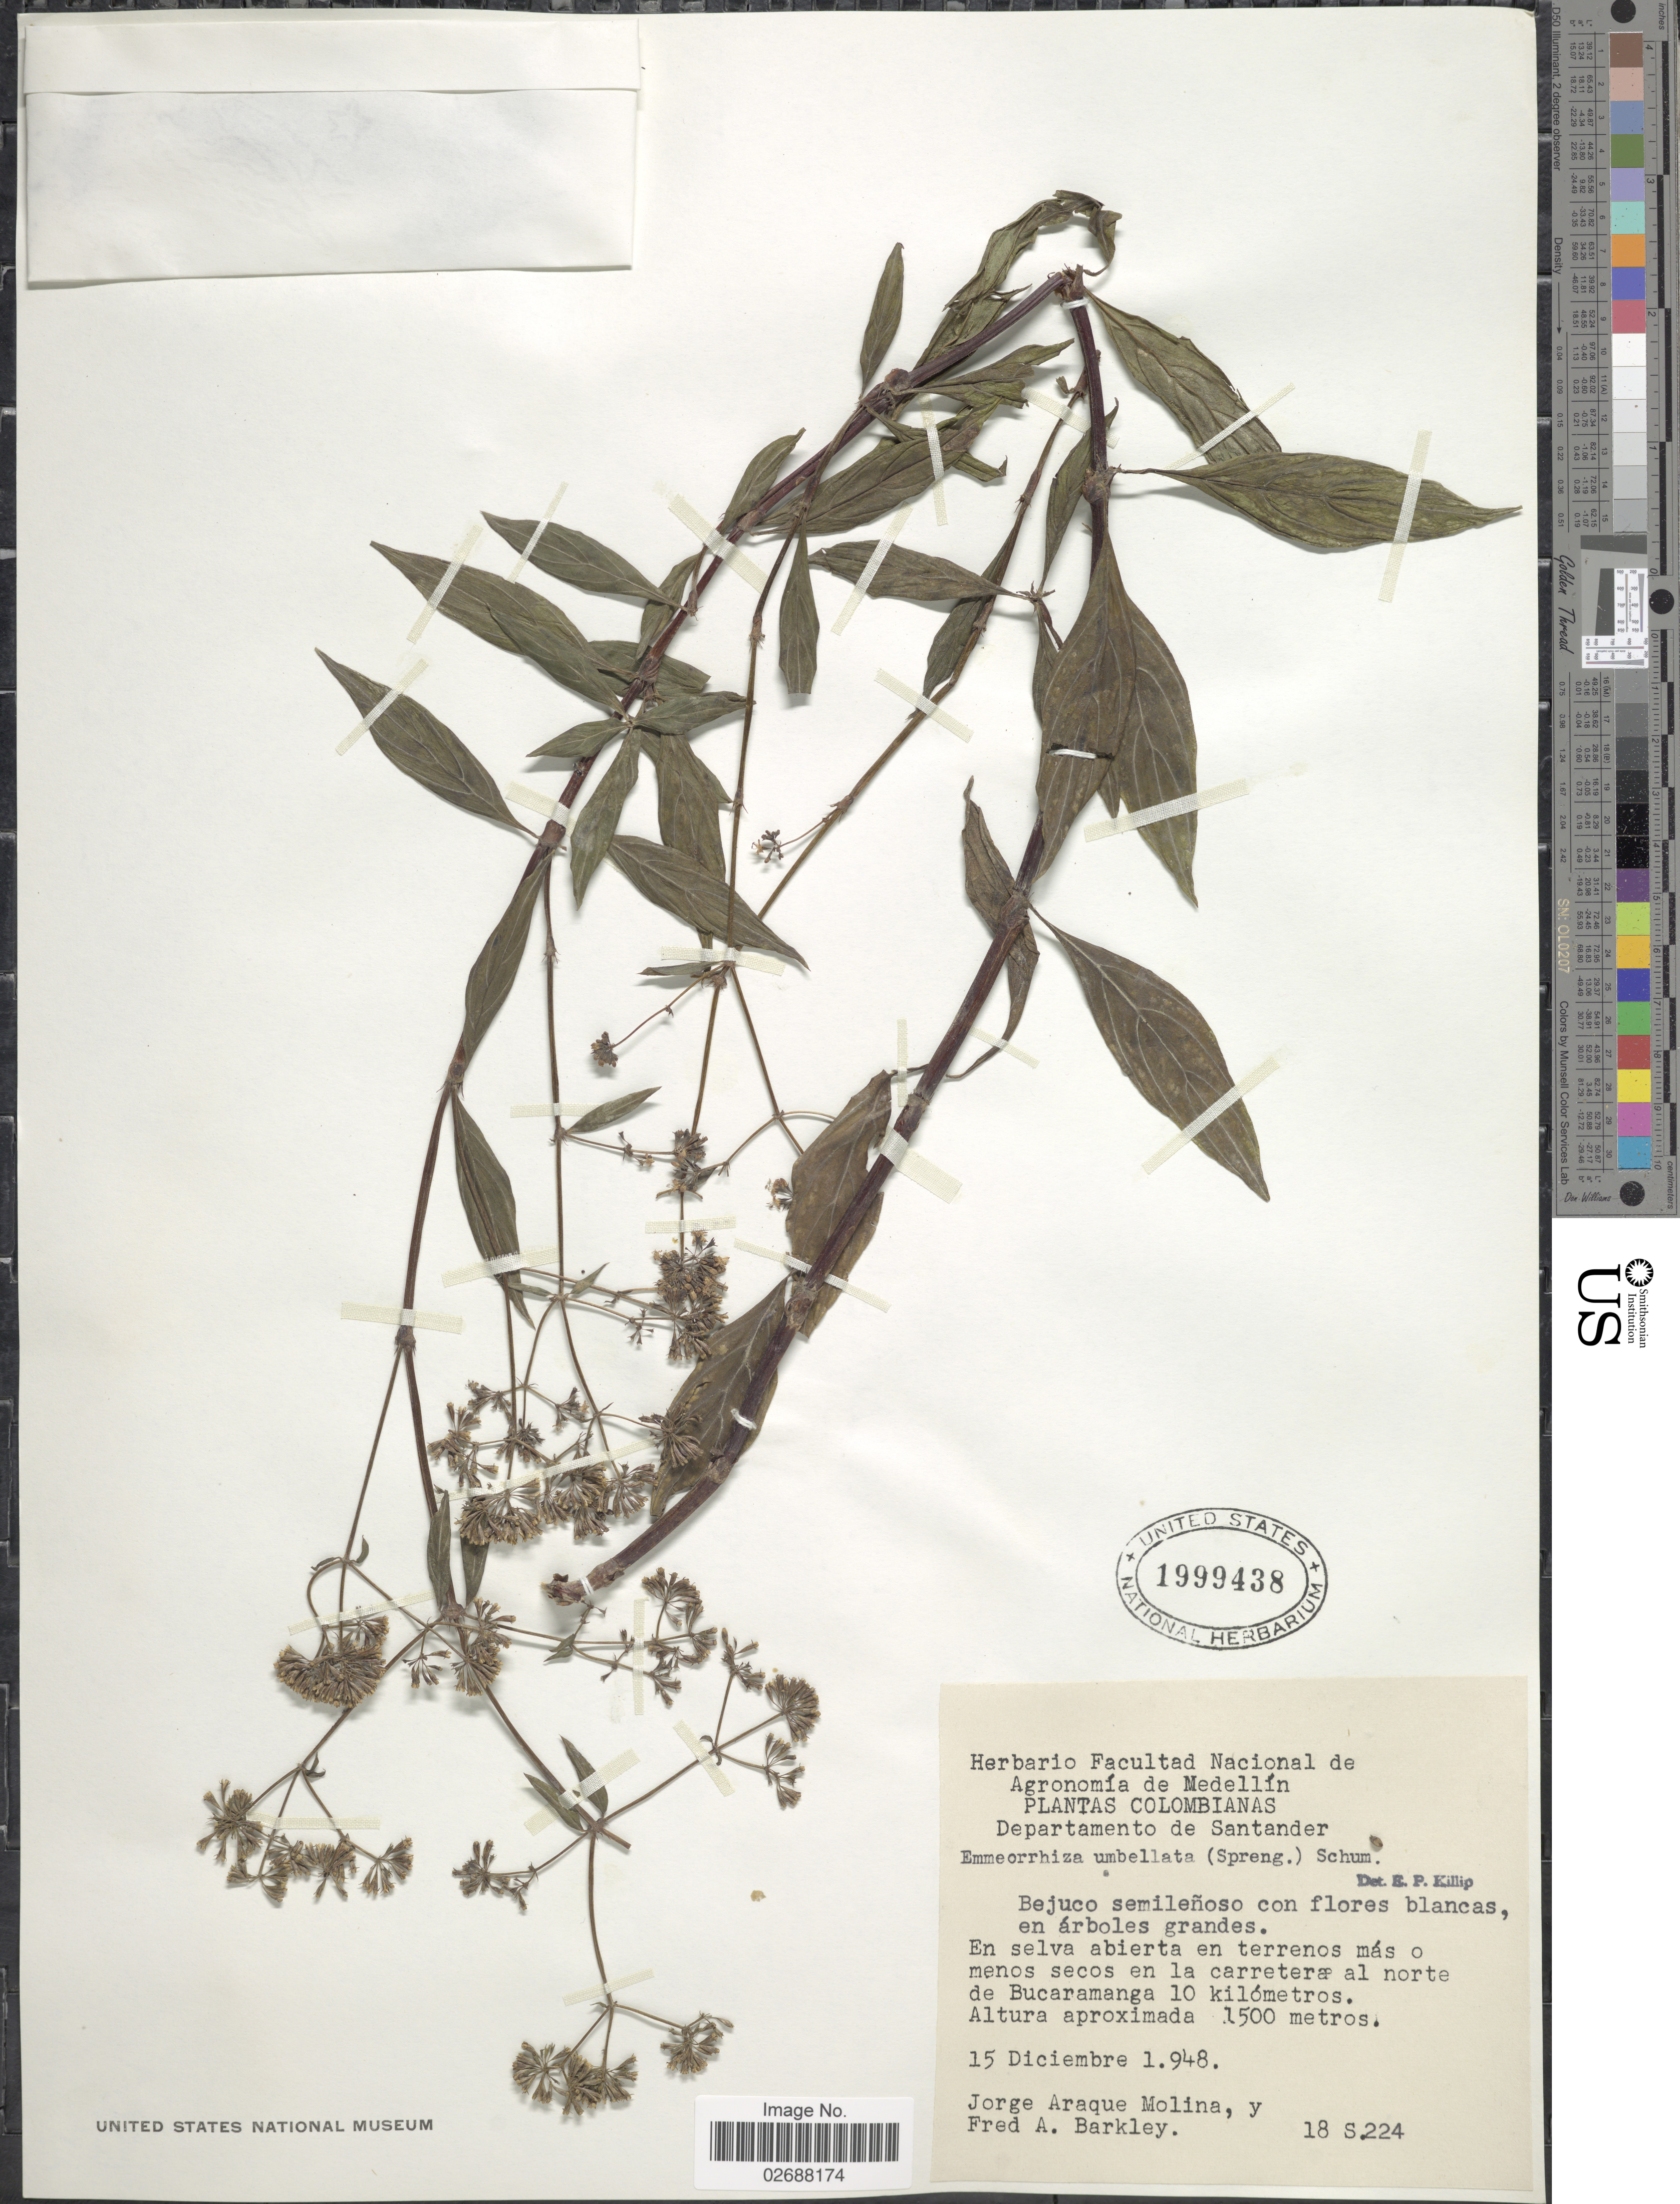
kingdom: Plantae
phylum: Tracheophyta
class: Magnoliopsida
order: Gentianales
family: Rubiaceae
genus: Emmeorhiza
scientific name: Emmeorhiza umbellata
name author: (Spreng.) K. Schum.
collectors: J. A. Molina & F. A. Barkley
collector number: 18S224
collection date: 1948-12-15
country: Colombia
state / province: Santander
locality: En la carretera al norte de Bucaramanga 10 kilometros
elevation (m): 1500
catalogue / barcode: US 1999438